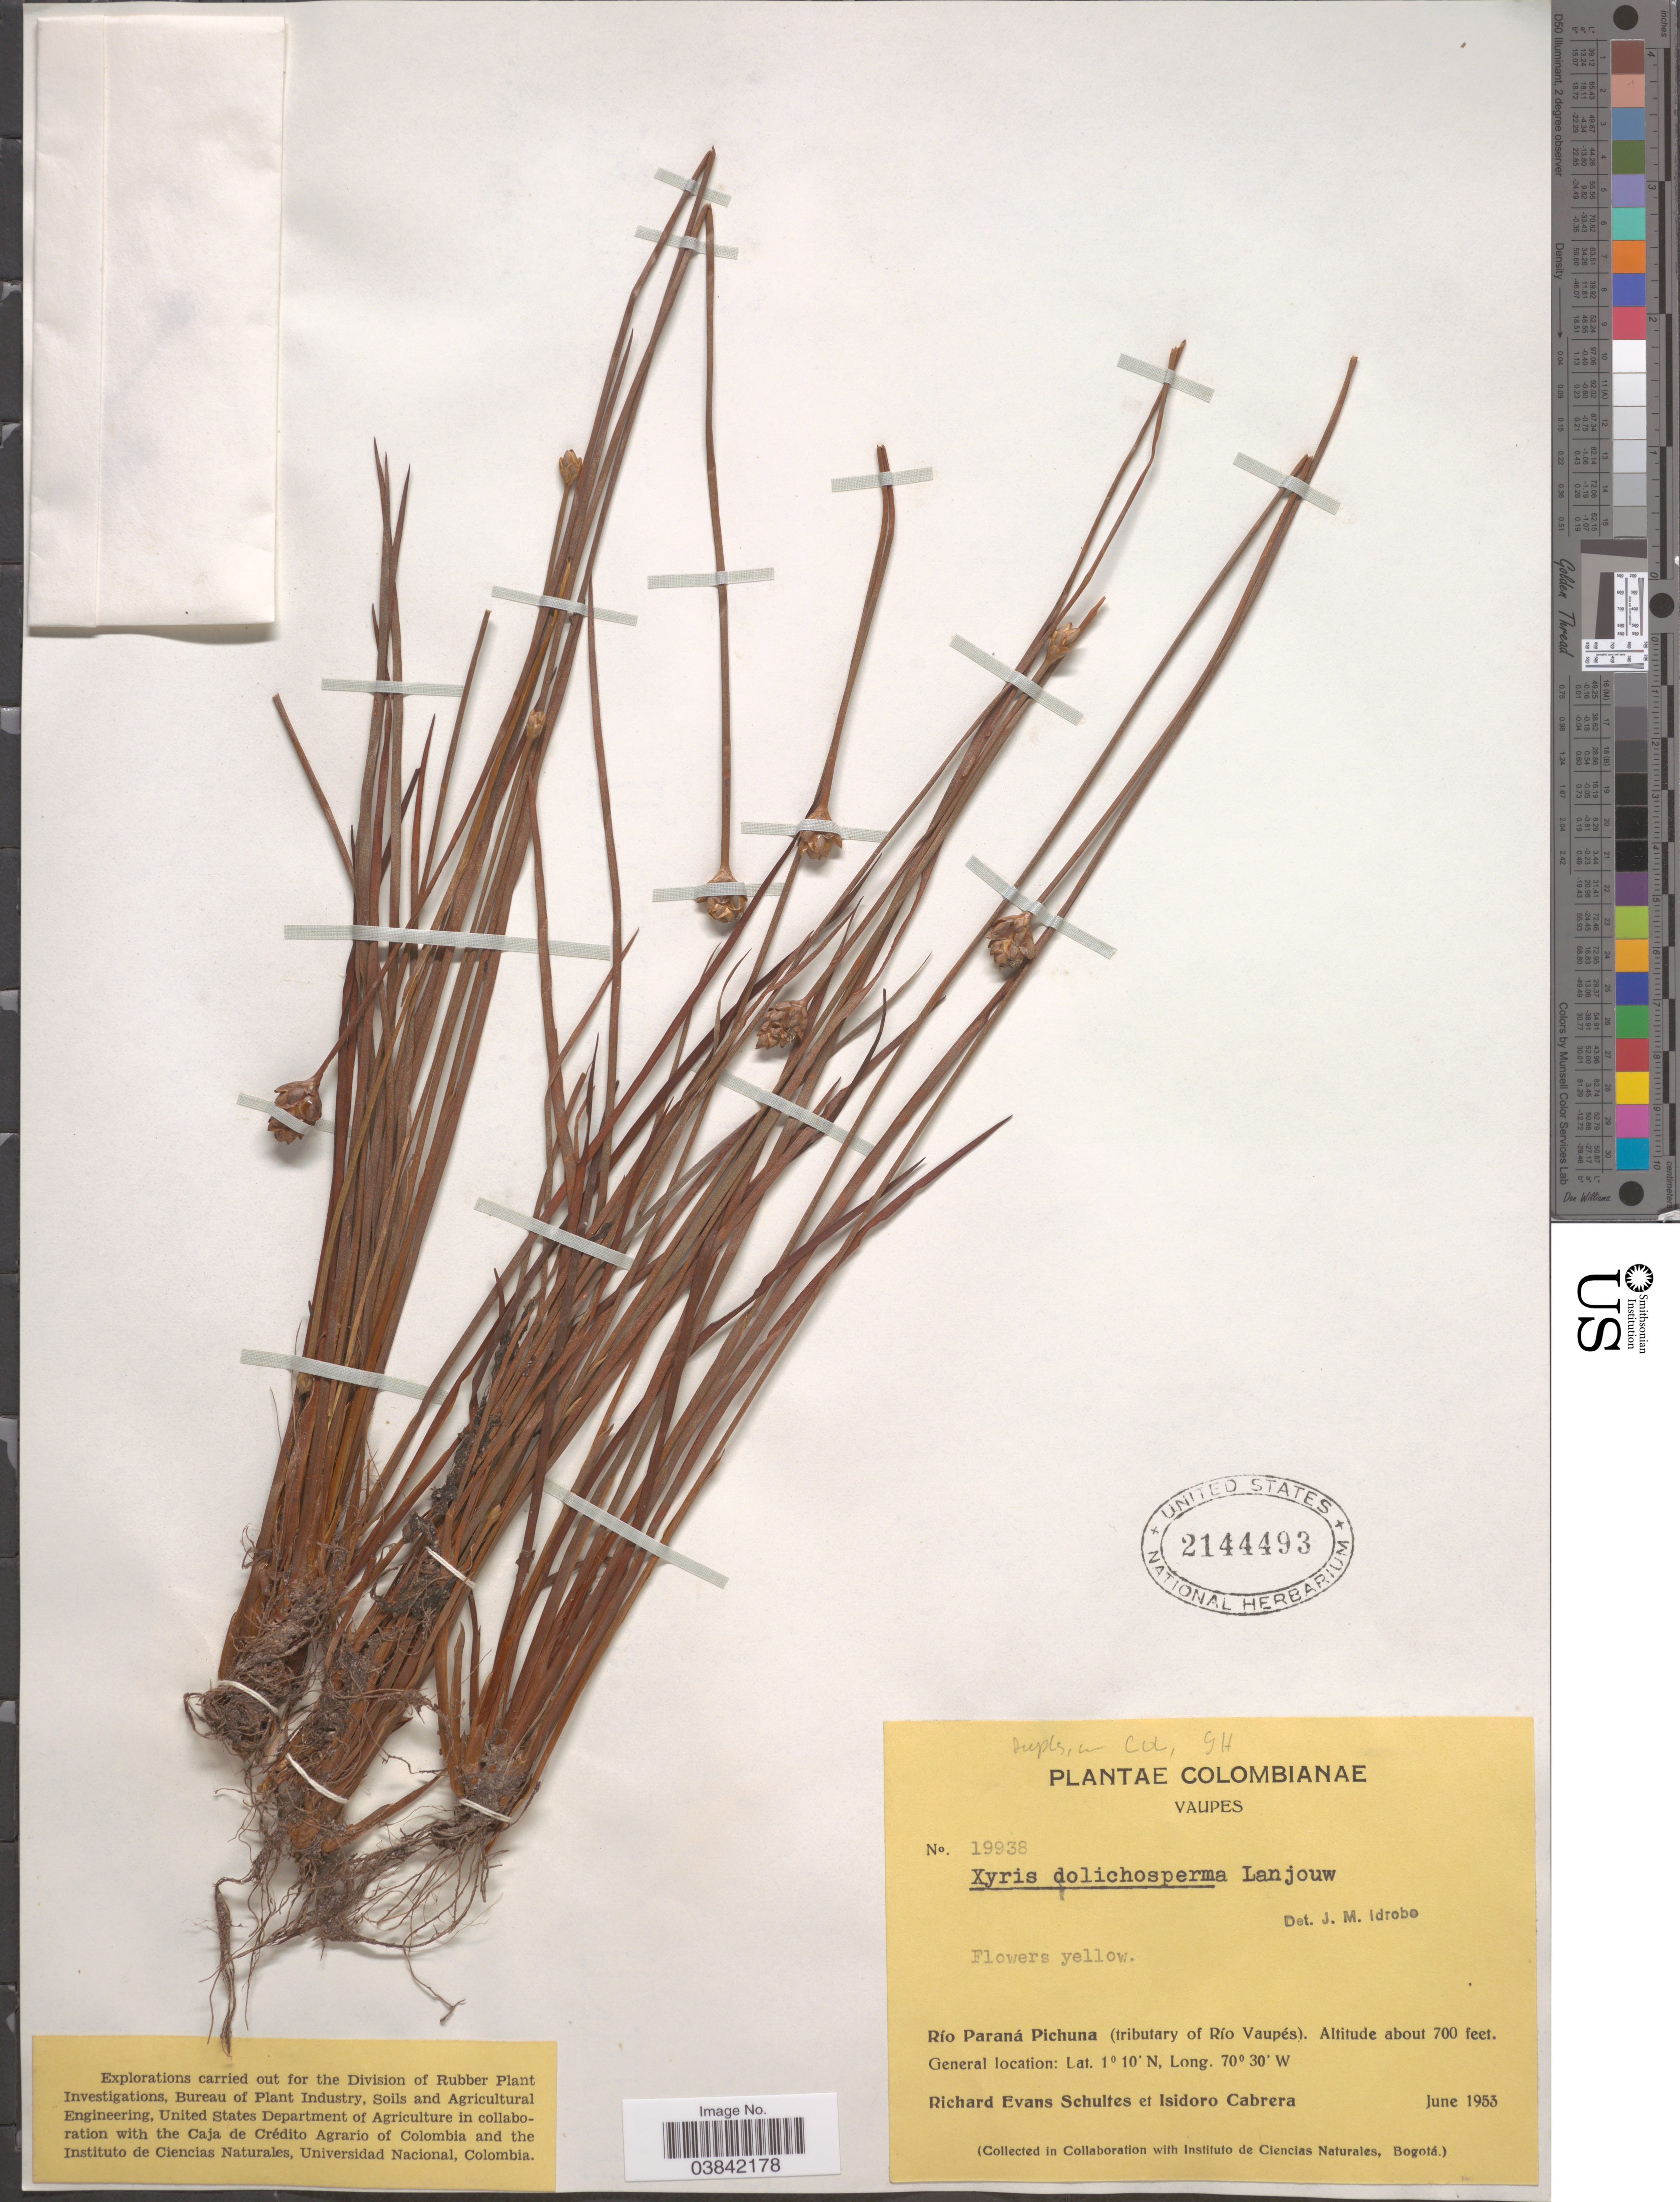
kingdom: Plantae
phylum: Tracheophyta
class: Liliopsida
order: Poales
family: Xyridaceae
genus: Xyris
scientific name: Xyris dolichosperma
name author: Lanj.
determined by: Idrobo, J. M.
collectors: R. E. Schultes & I. Cabrera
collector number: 19938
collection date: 1953-06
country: Colombia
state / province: Vaupés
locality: Río Paraná Pichuna (tributary of Río Vaupés).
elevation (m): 213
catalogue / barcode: US 2144493